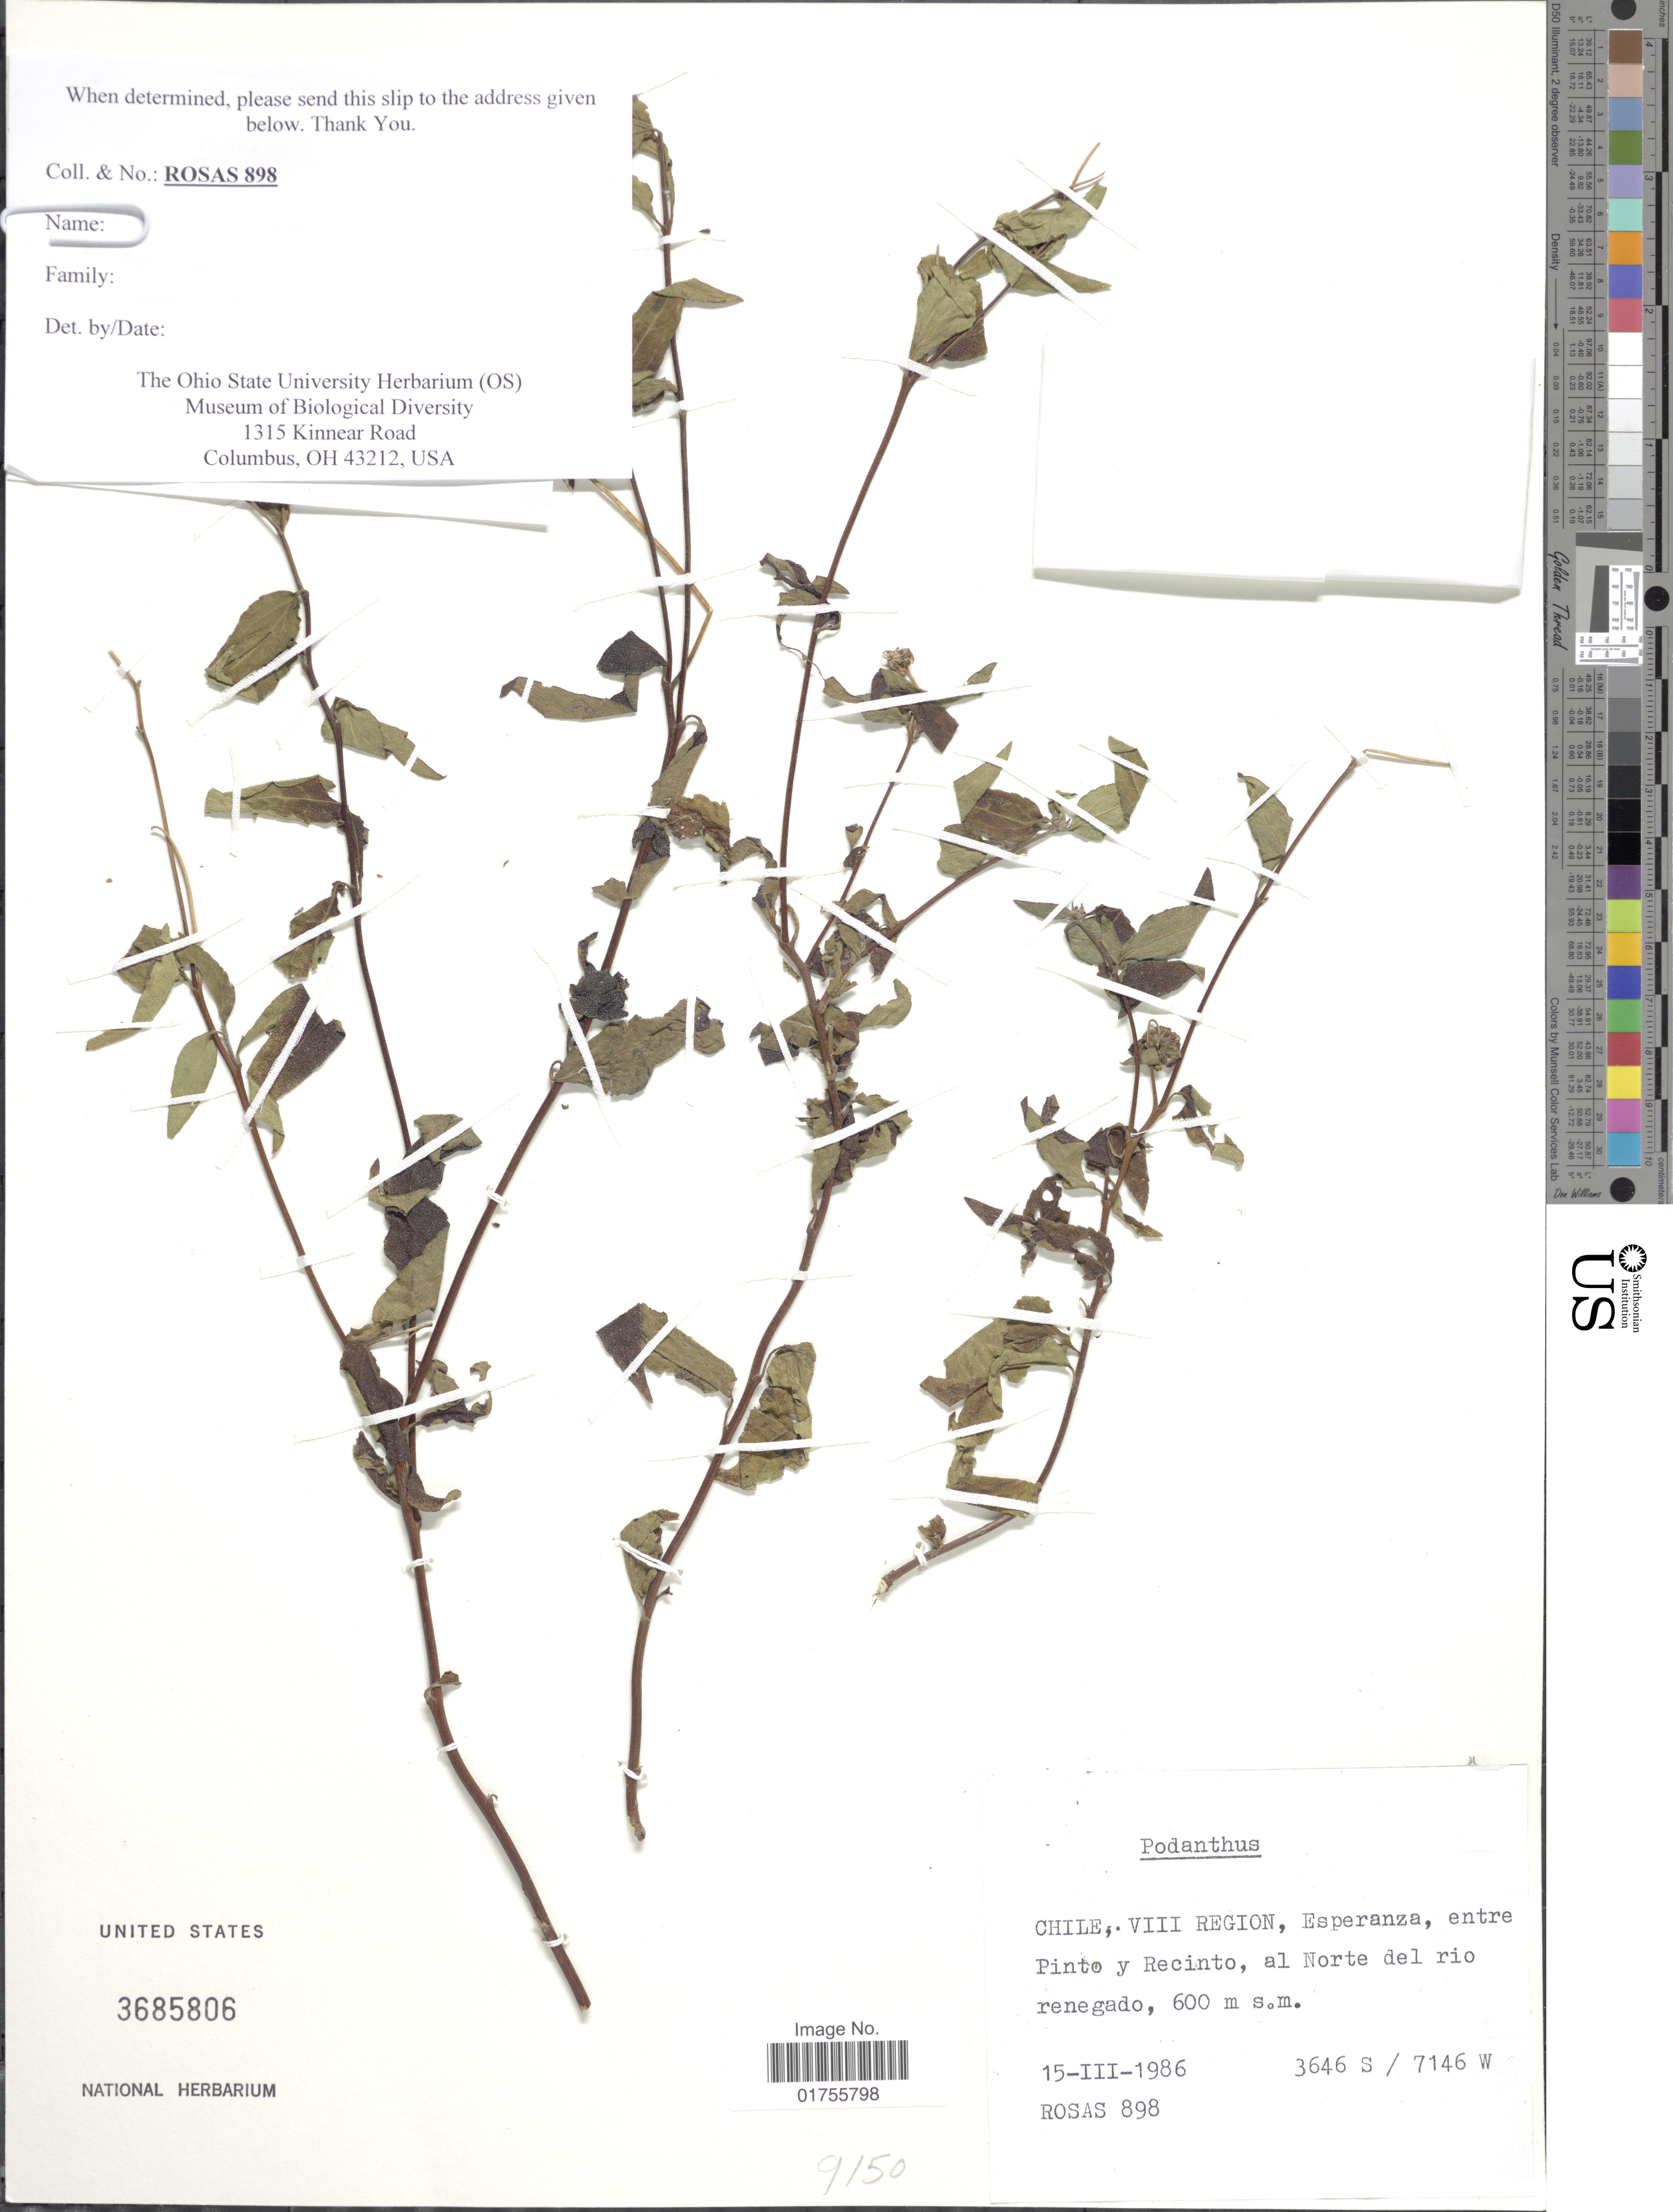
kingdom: Plantae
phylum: Tracheophyta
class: Magnoliopsida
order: Asterales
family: Asteraceae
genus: Podanthus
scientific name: Podanthus sp.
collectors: Rosas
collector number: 898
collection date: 1986-03-15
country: Chile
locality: VIII Region, Esperanza, entre Pinto y Recinto, al Norte del rio renegado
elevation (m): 600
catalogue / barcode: US 3685806